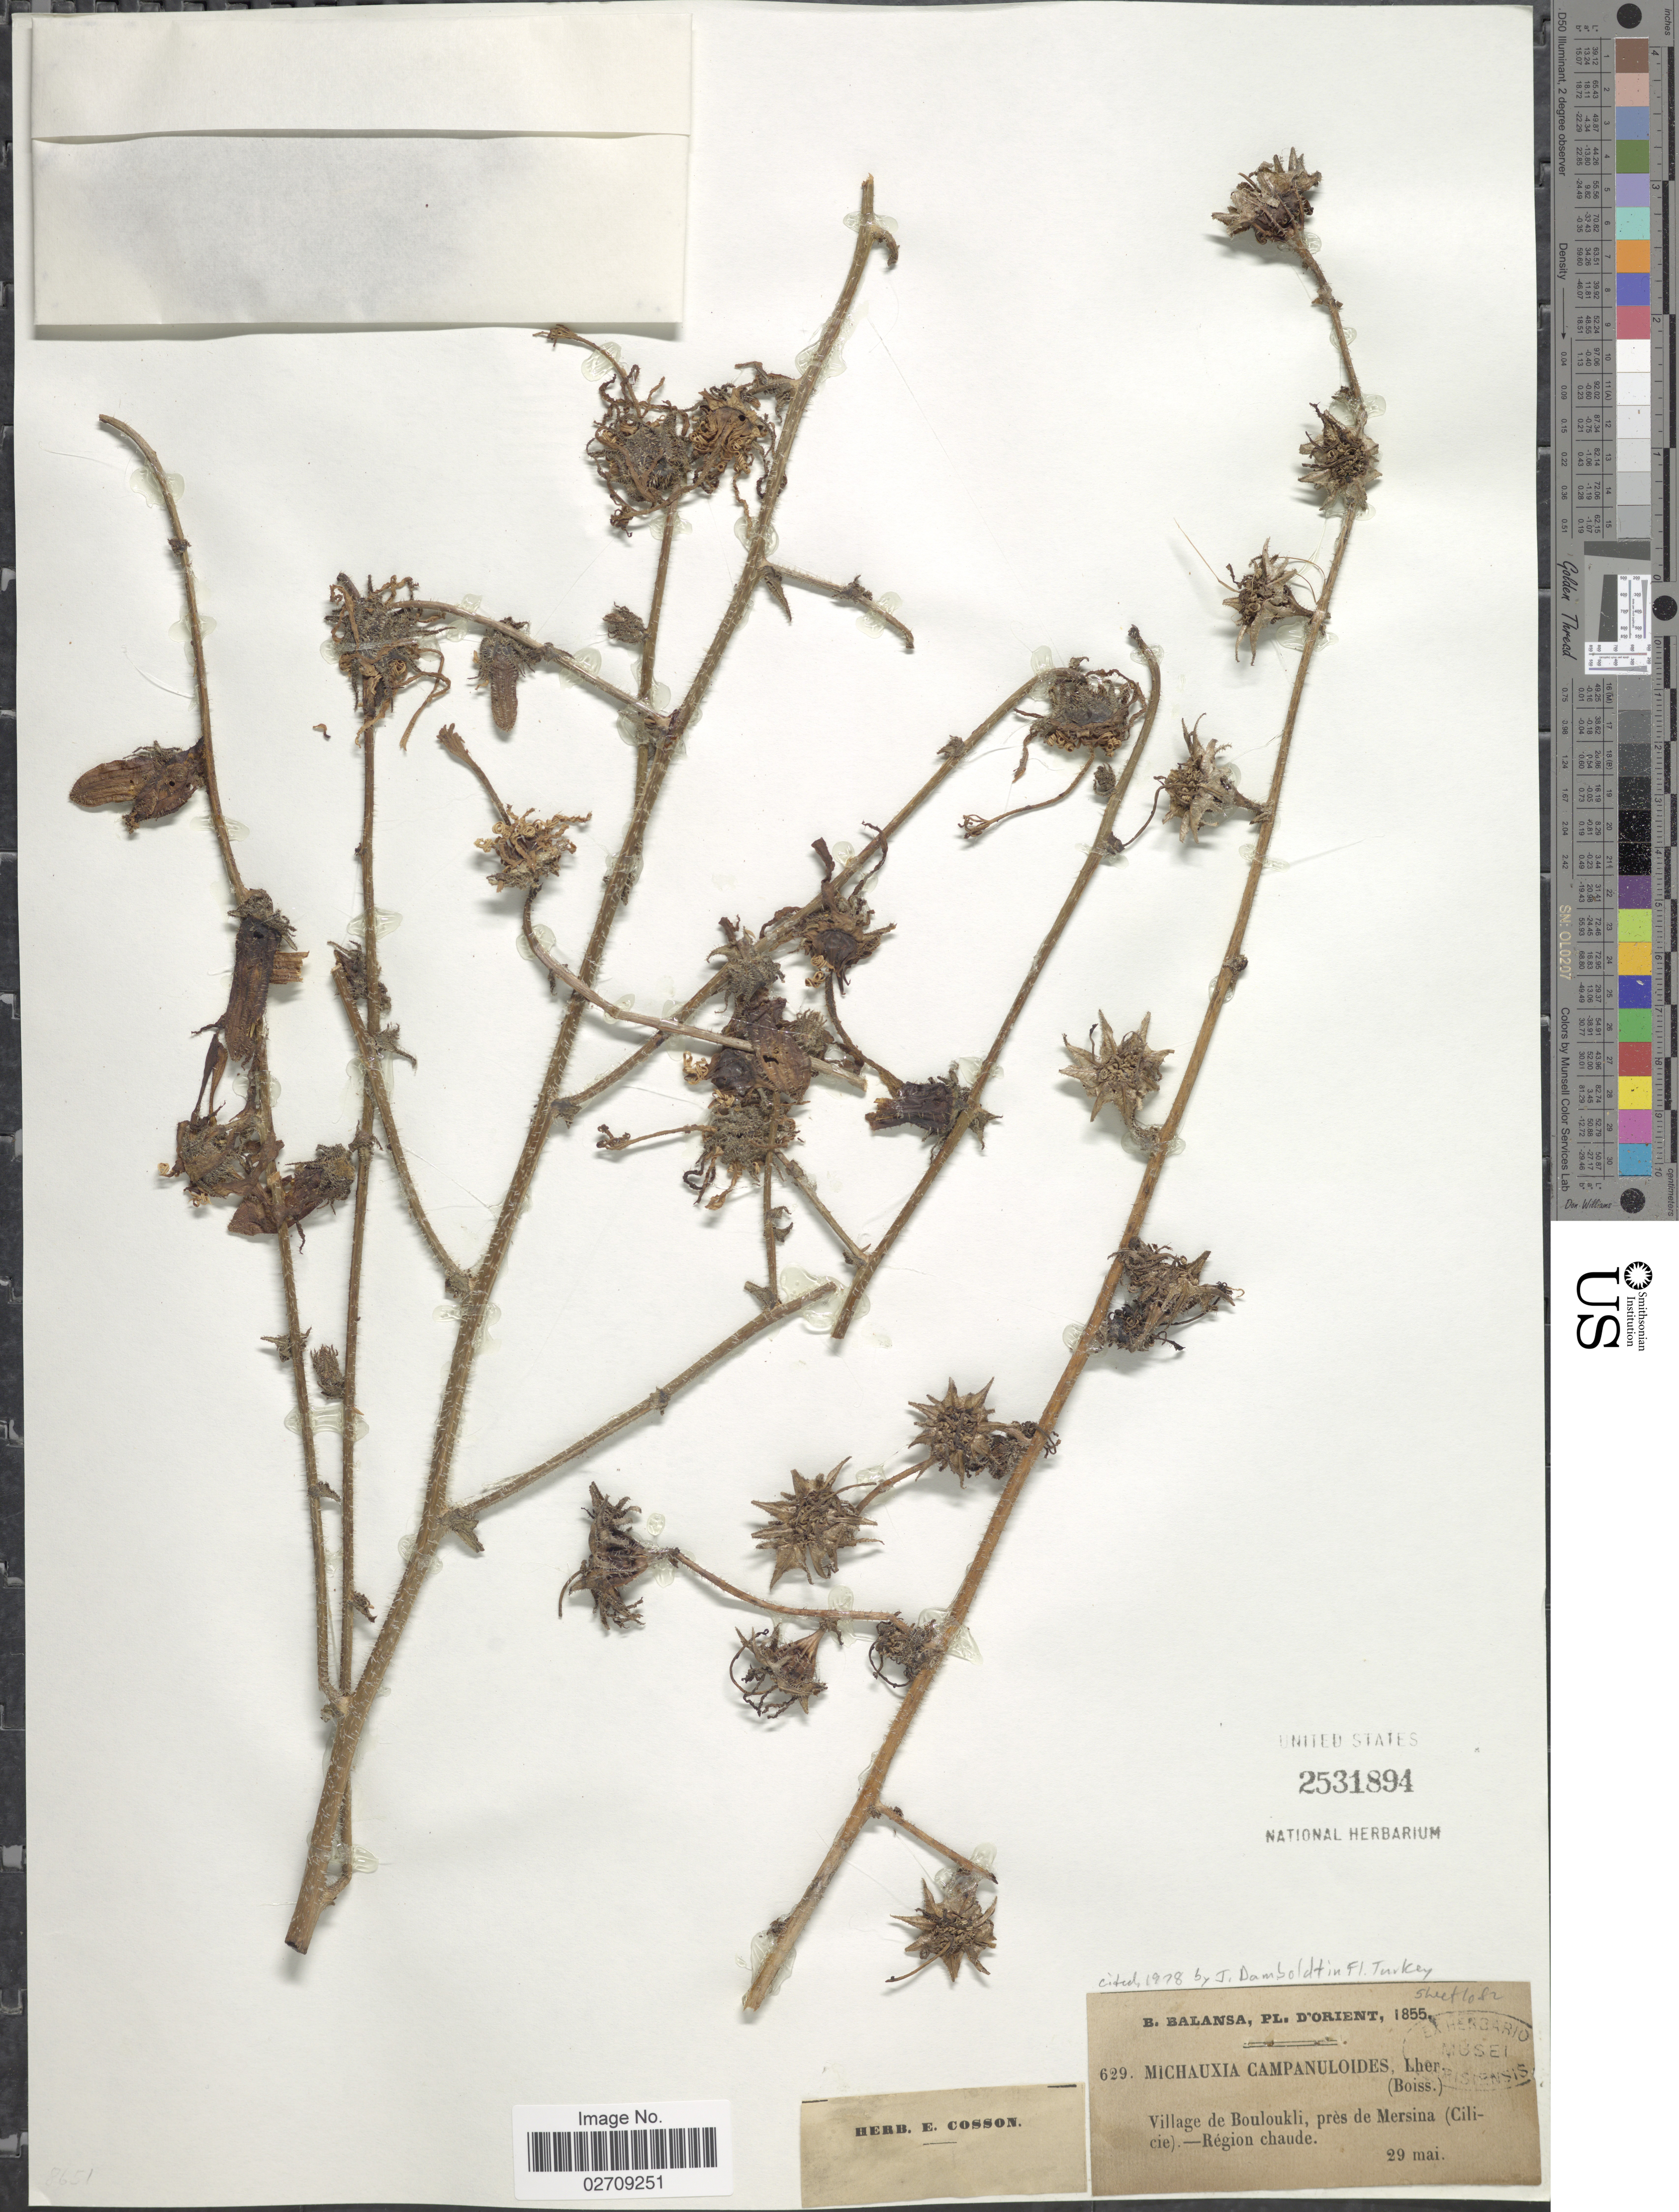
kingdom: Plantae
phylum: Tracheophyta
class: Magnoliopsida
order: Asterales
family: Campanulaceae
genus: Michauxia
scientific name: Michauxia campanuloides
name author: L'Hér.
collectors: B. Balansa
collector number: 629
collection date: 1855-05-29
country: Turkey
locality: D'Orient. Village de Bouloukli, pres de Mersina (Cilicie) - Region chaude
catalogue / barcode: US 2531894